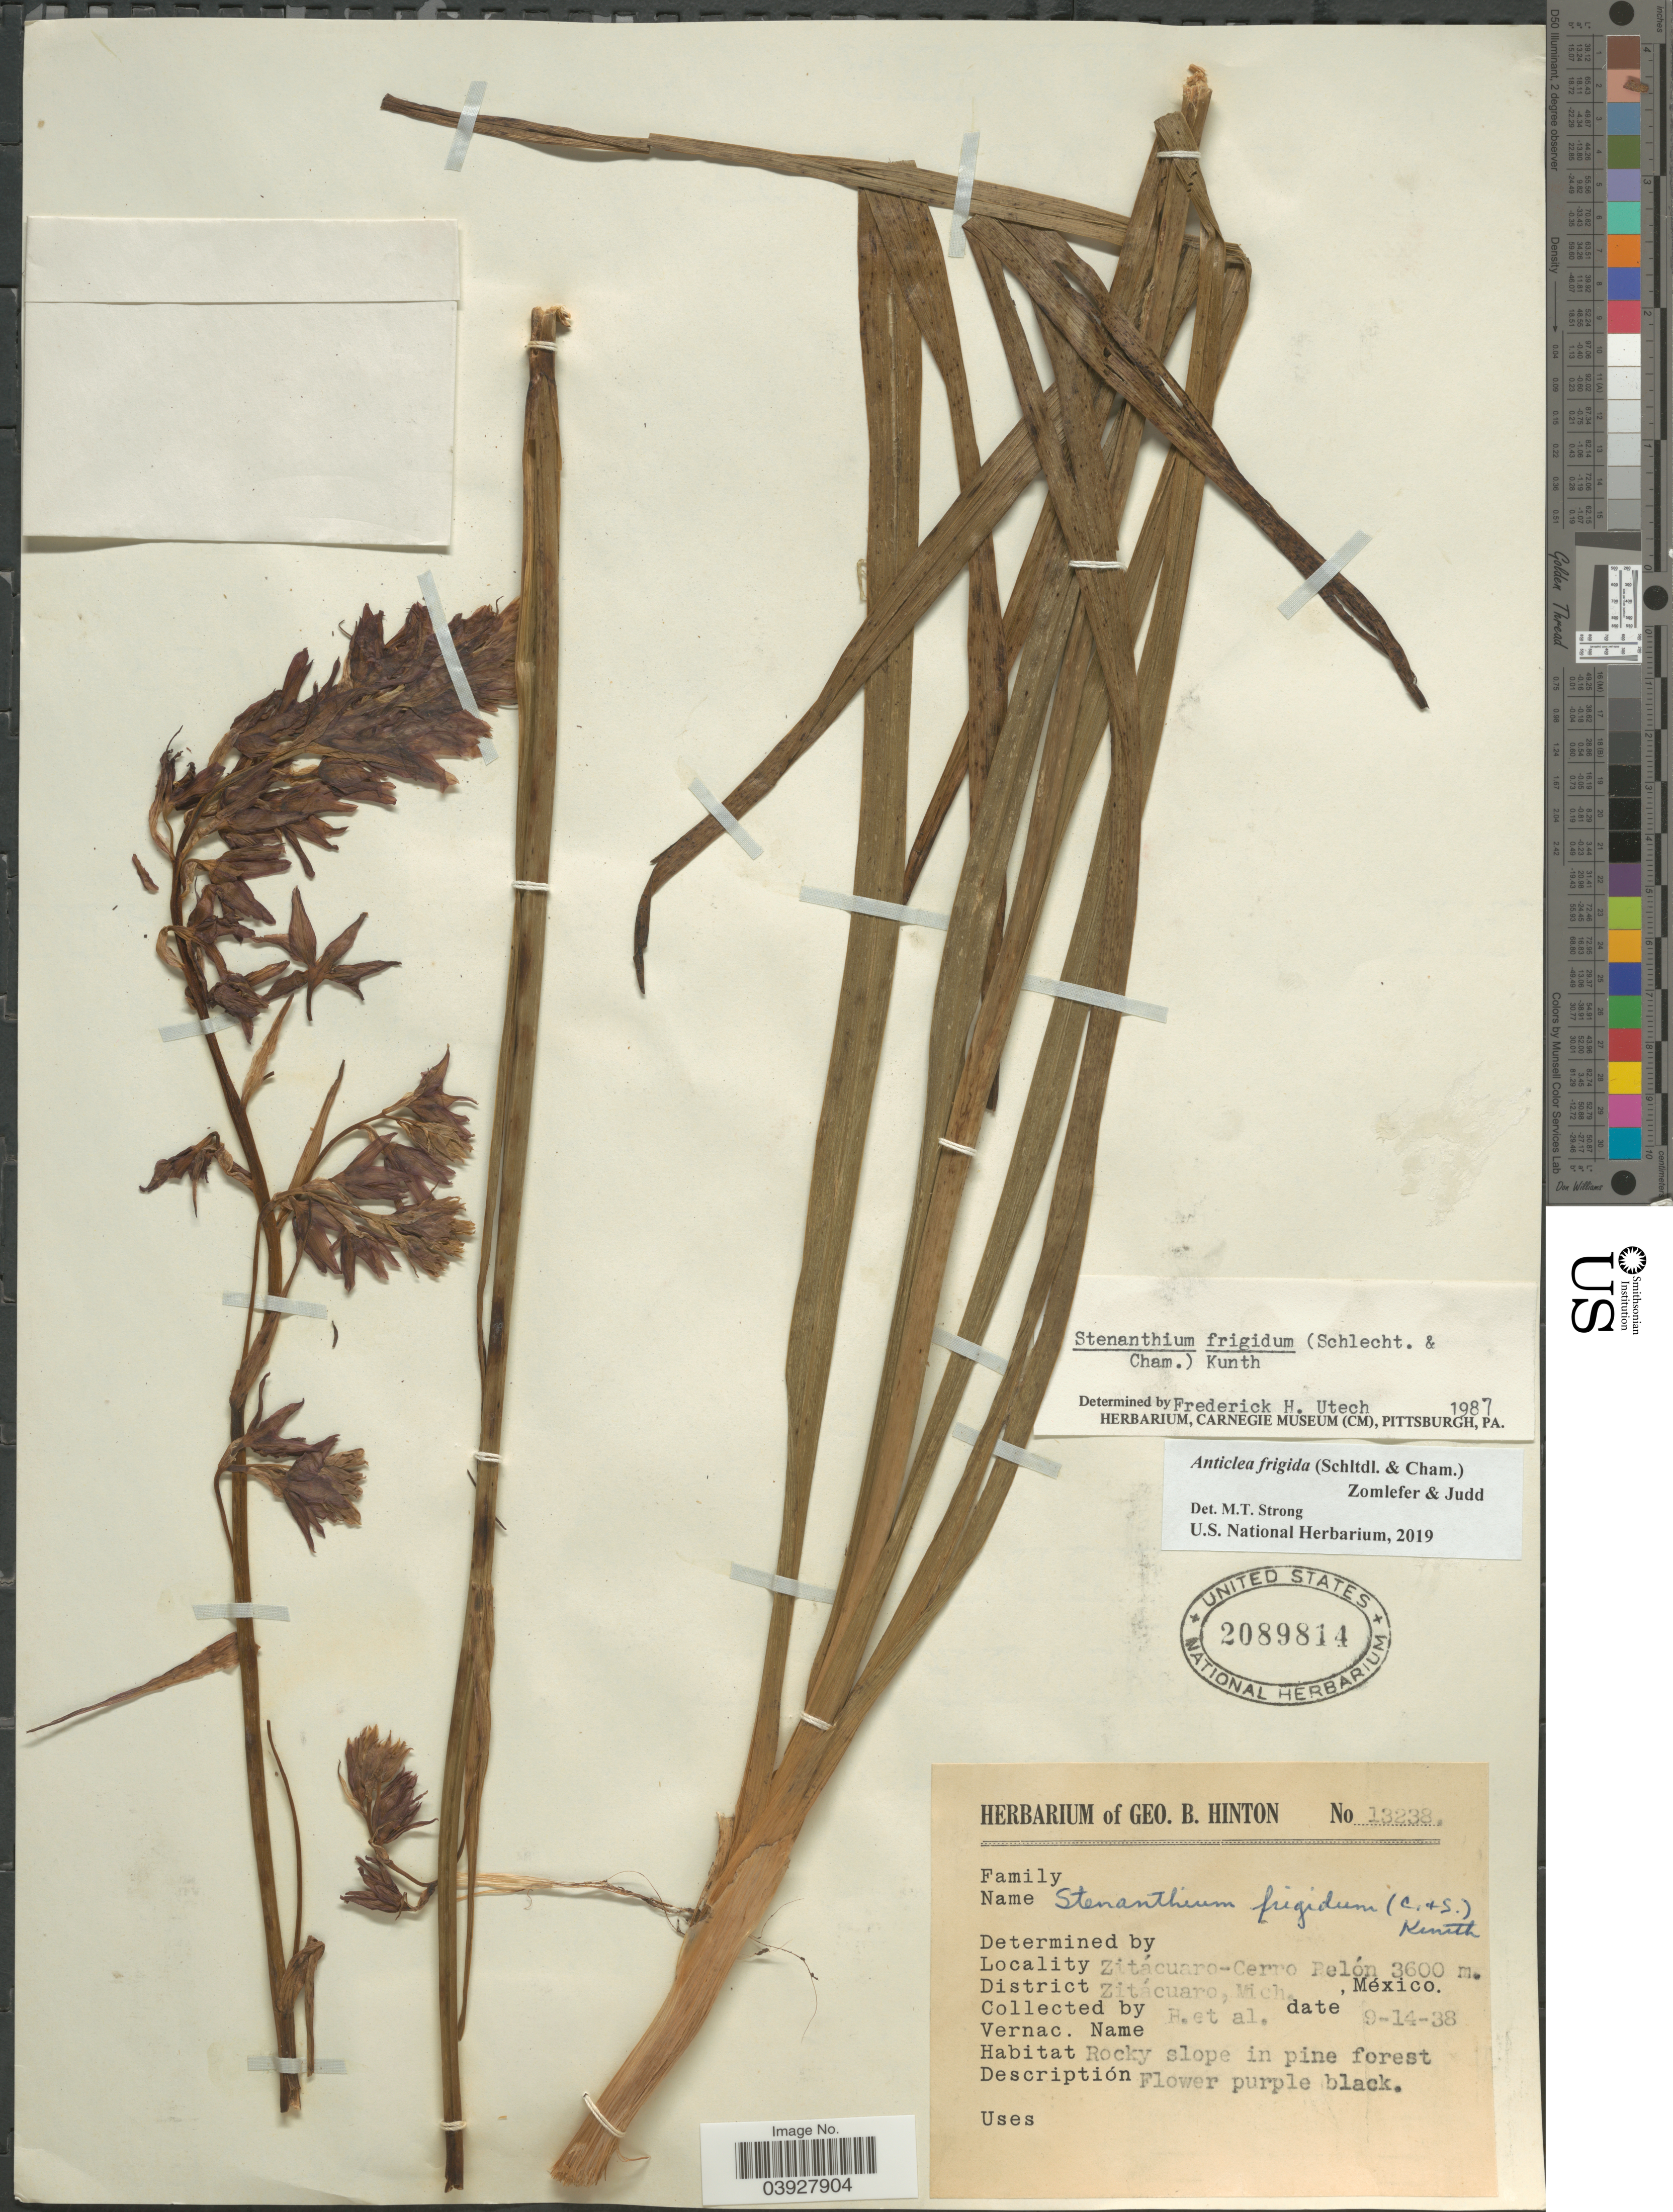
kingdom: Plantae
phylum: Tracheophyta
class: Liliopsida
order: Liliales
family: Melanthiaceae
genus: Anticlea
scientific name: Anticlea frigida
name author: (Schltdl. & Cham.) Zomlefer & Judd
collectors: G. B. Hinton & et al.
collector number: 13238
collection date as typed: Transcribed d/m/y: 14/9/38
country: Mexico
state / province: Michoacán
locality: Zitácuaro-Cerro Pelón. District Zitácuaro.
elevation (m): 3600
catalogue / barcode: US 2089814